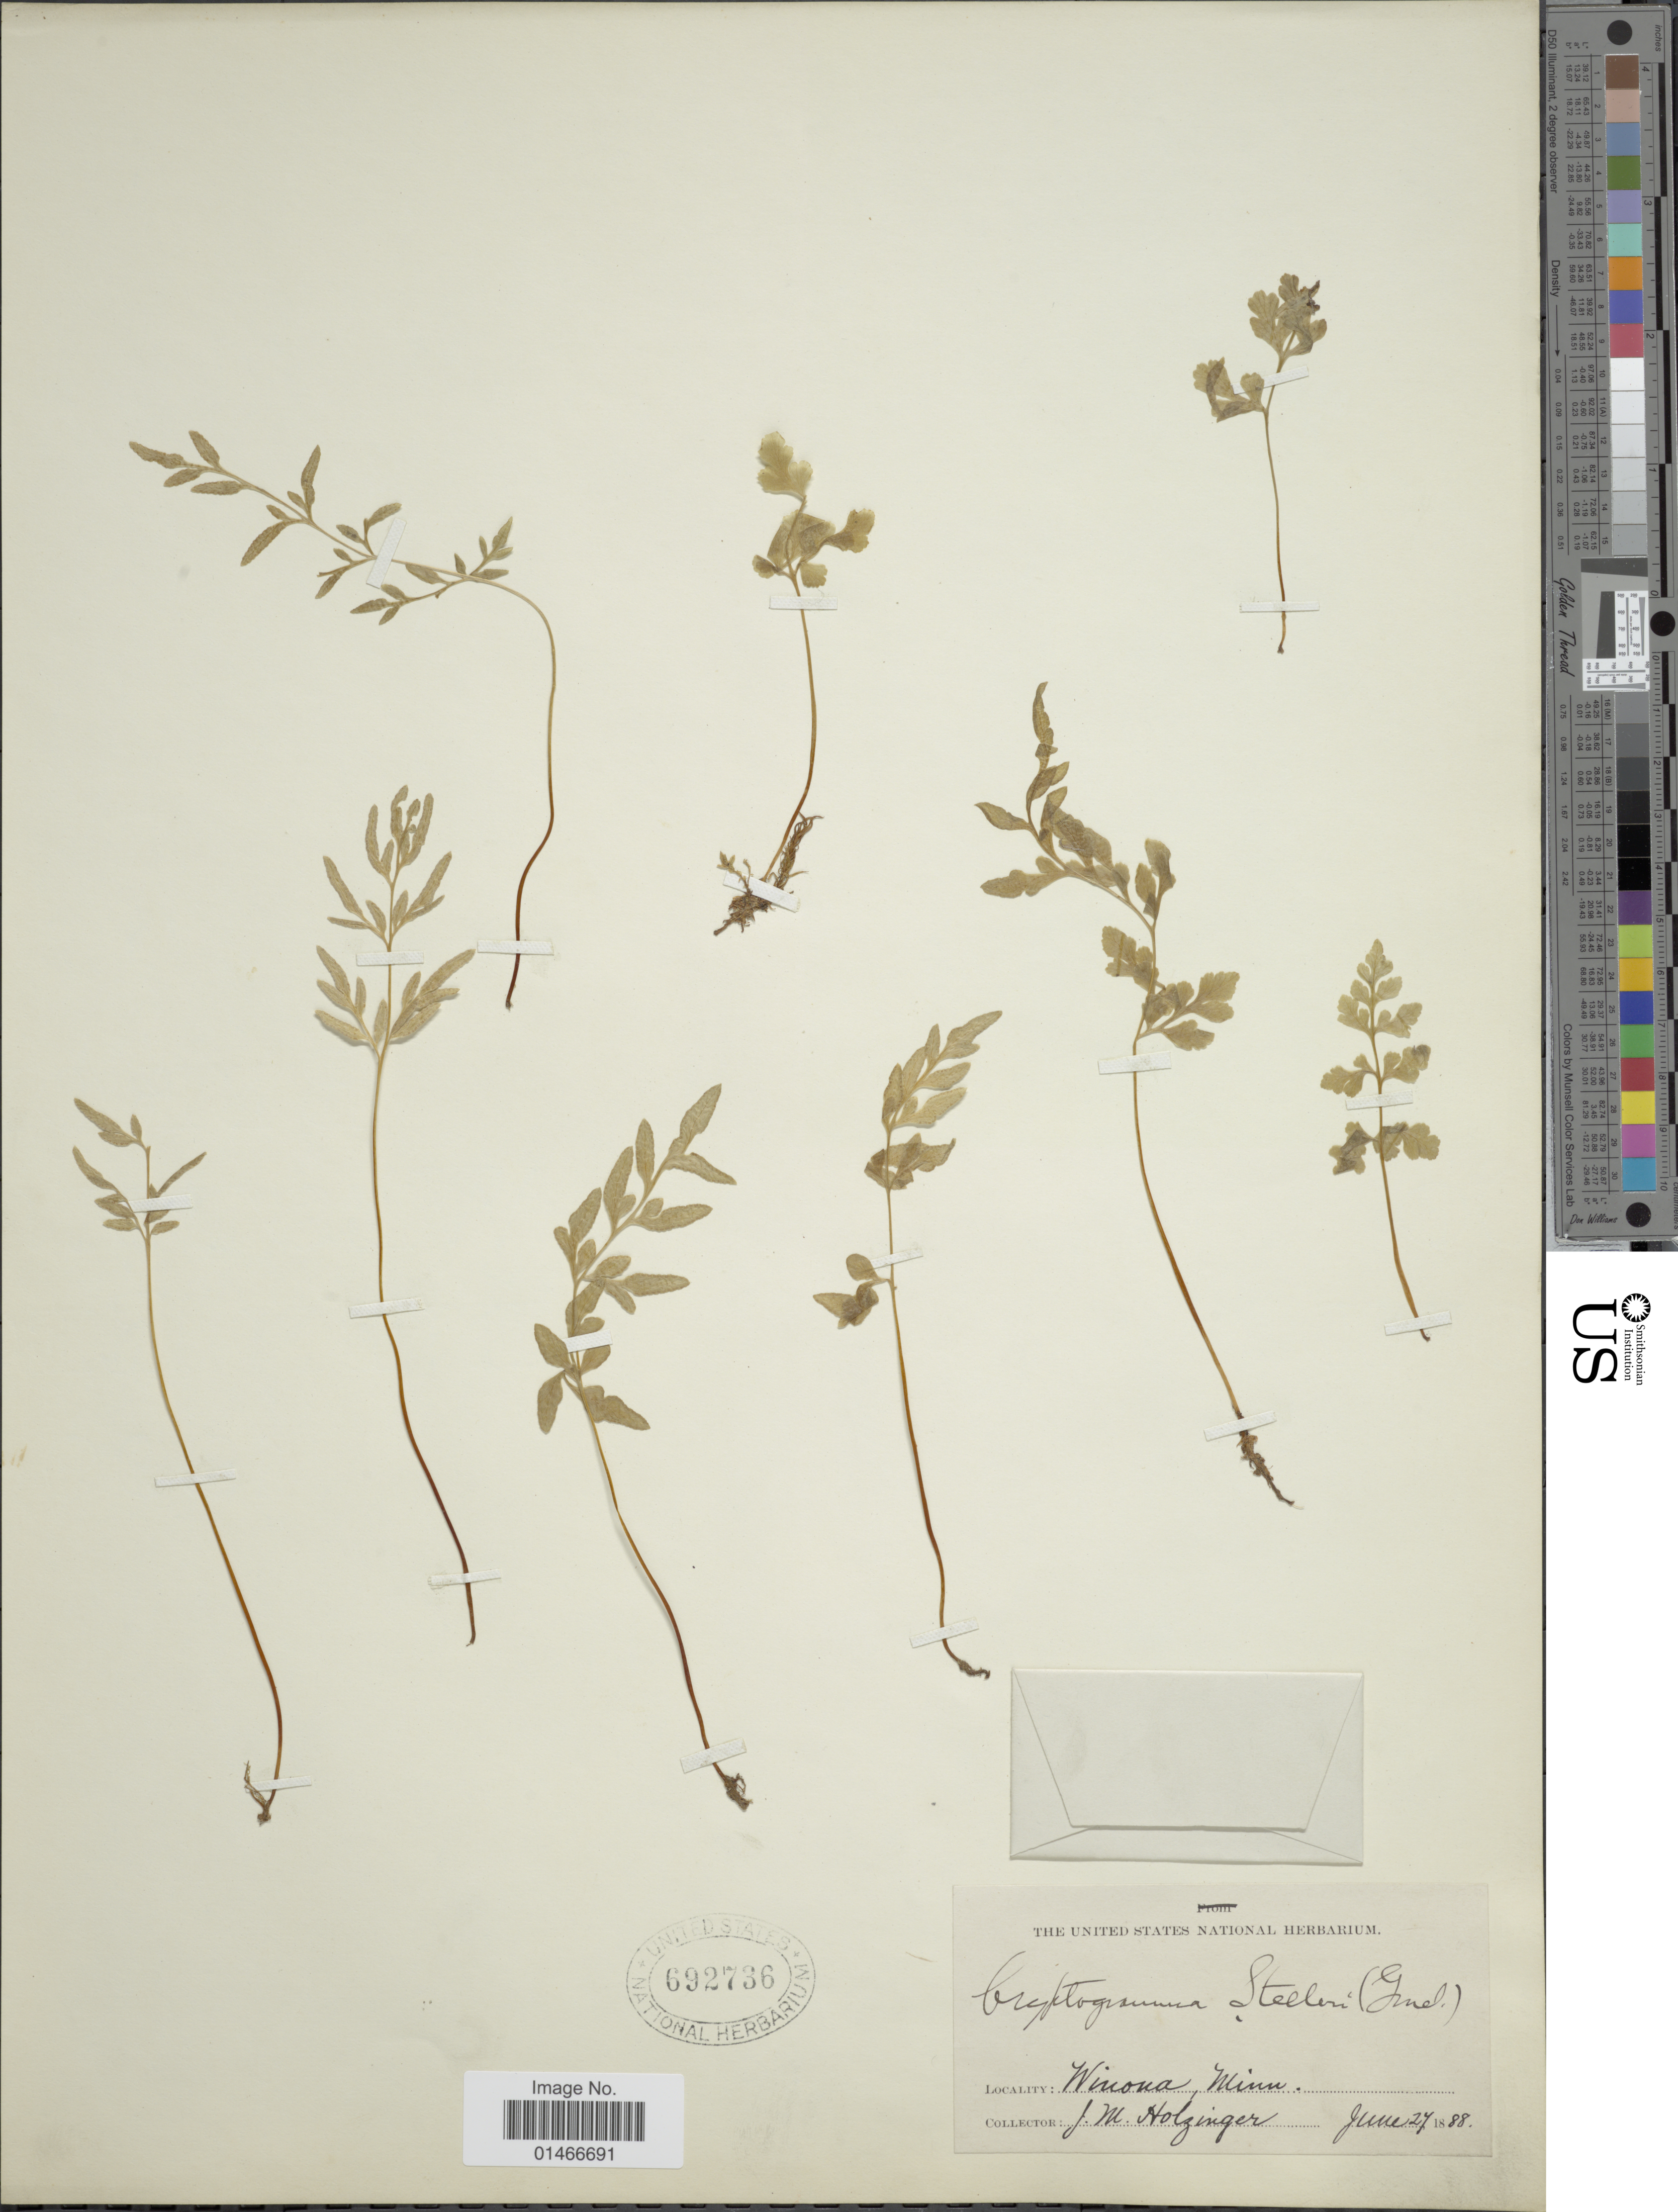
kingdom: Plantae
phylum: Tracheophyta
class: Polypodiopsida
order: Polypodiales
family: Pteridaceae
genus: Cryptogramma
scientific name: Cryptogramma stelleri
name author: (S.G. Gmel.) Prantl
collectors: J. M. Holzinger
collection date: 1888-06-27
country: United States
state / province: Minnesota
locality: Winona.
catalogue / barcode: US 692736